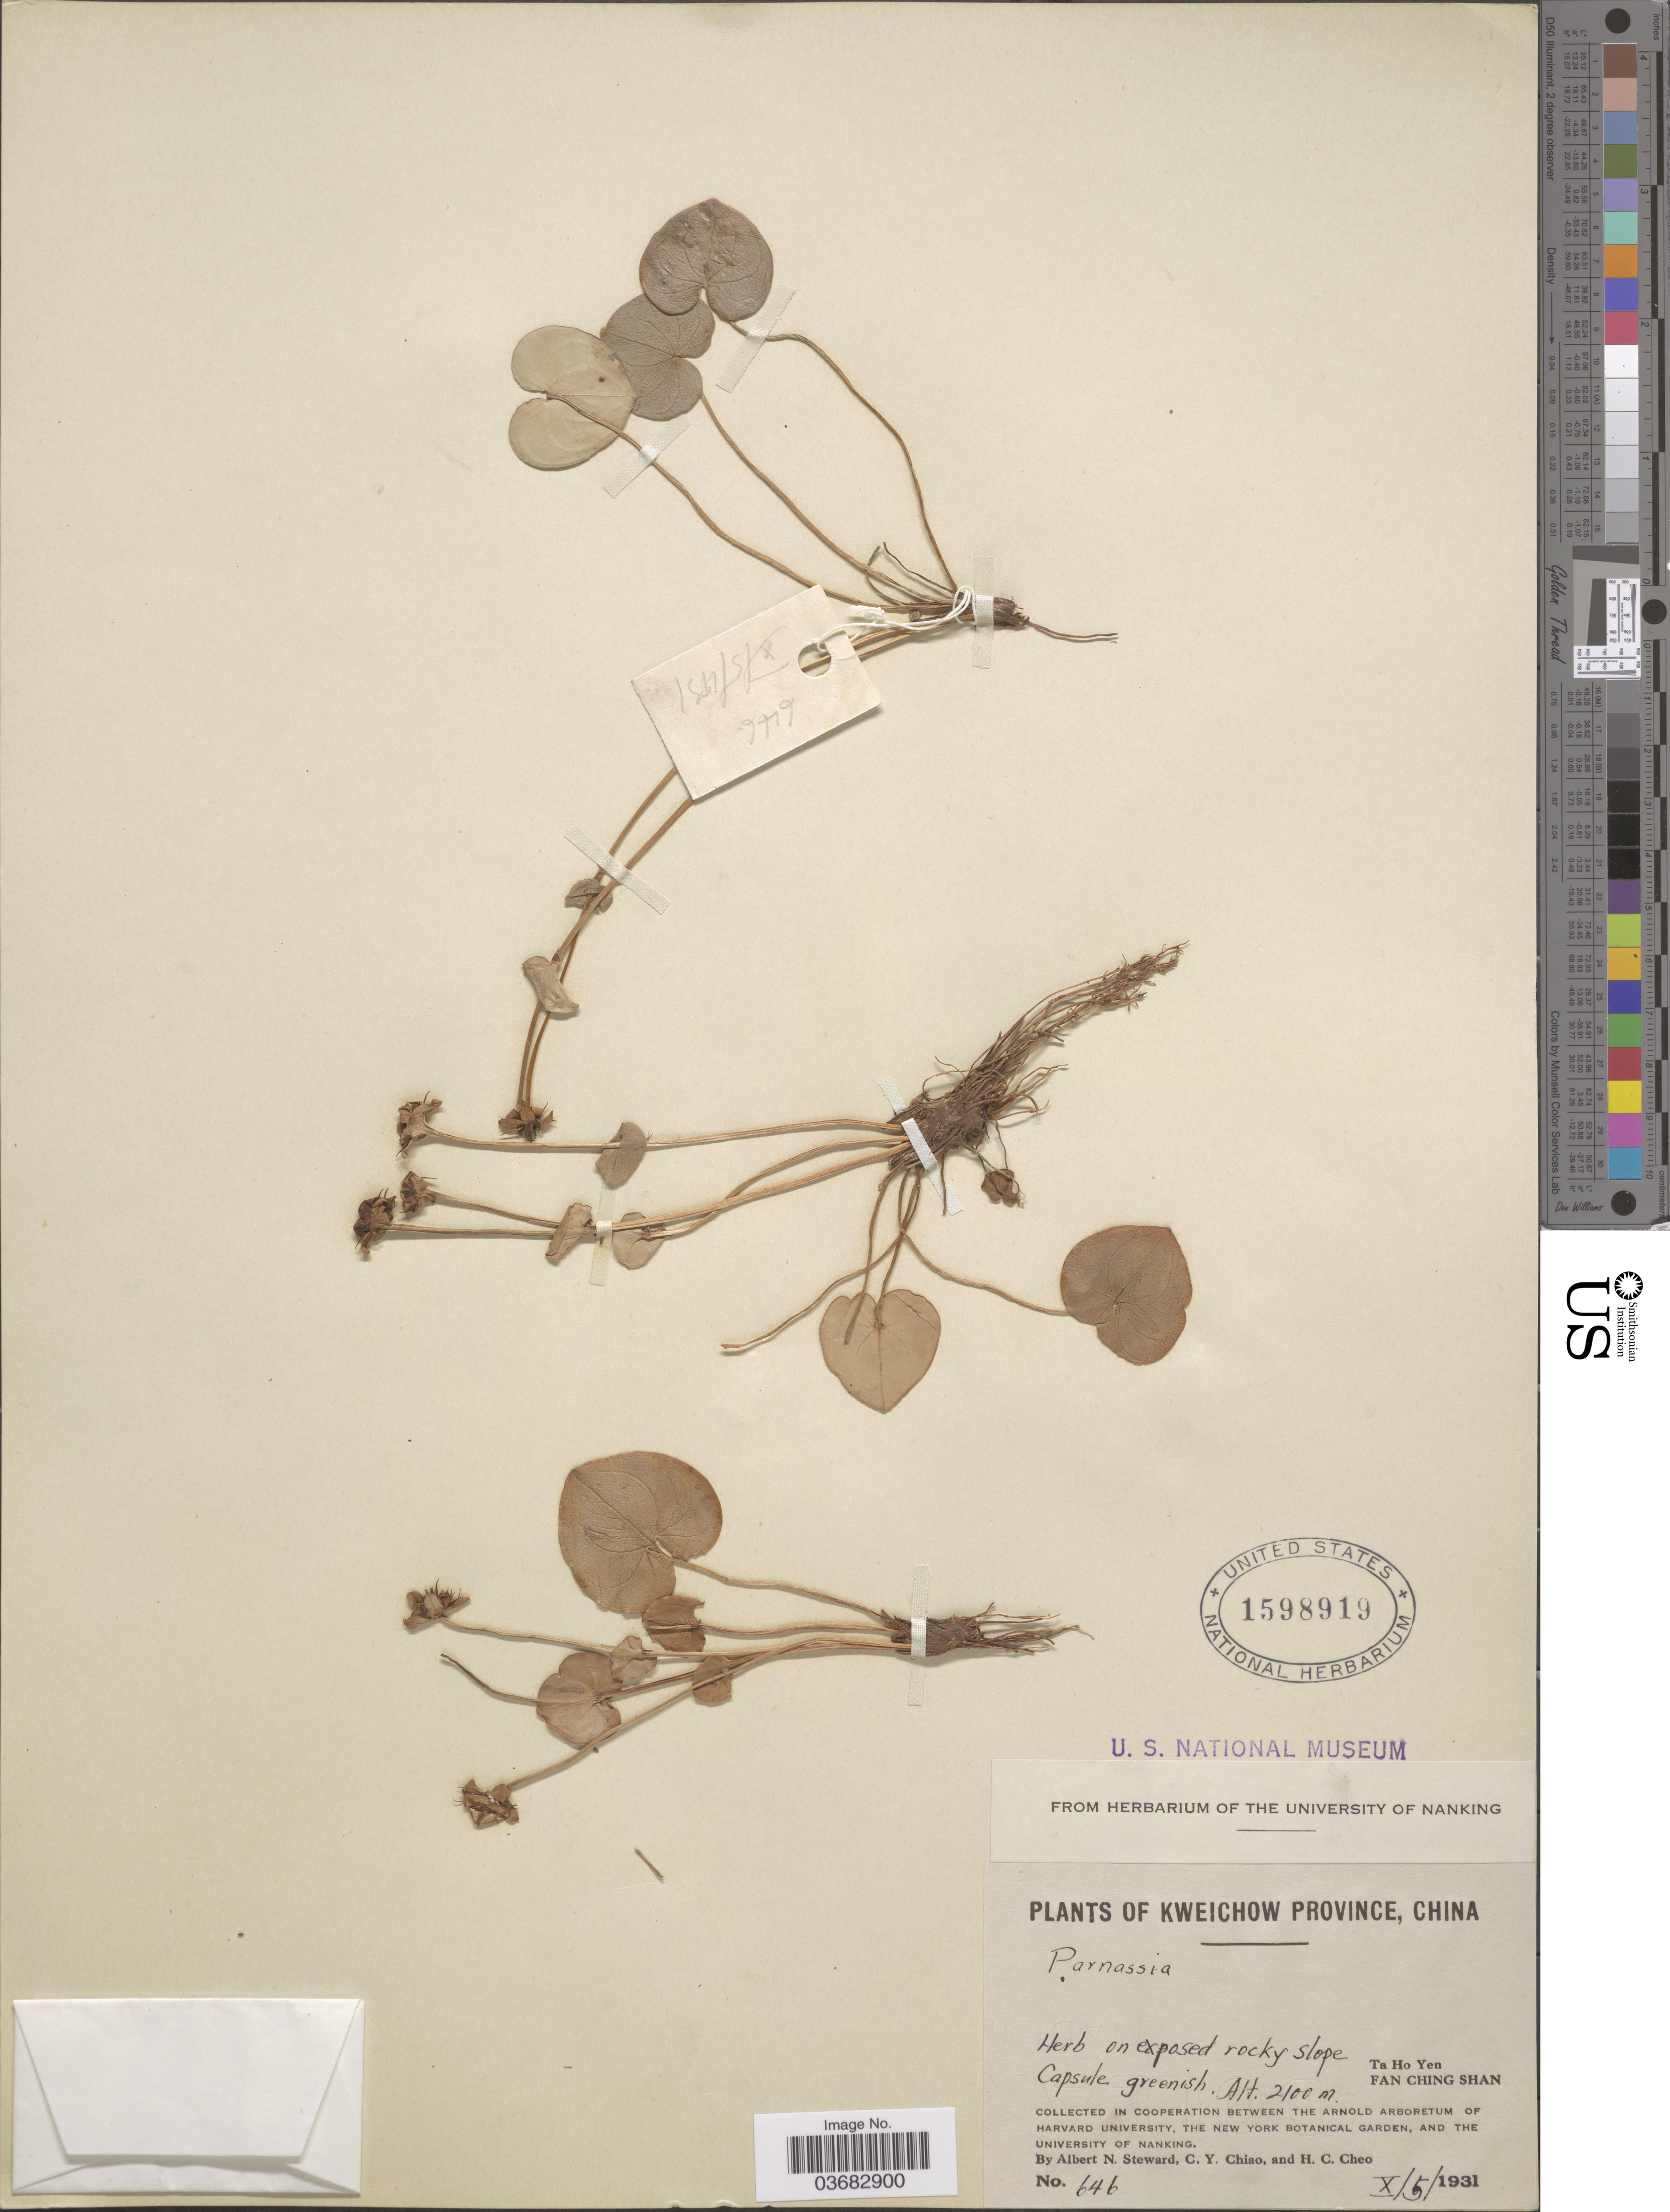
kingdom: Plantae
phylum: Tracheophyta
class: Magnoliopsida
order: Celastrales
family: Parnassiaceae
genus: Parnassia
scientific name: Parnassia sp.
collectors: A. N. Steward, C. Y. Chiao & H. Cheo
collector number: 646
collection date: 1931-10-05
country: China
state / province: Guizhou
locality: Kweichow Province. On exposed rocky slope Ta Ho Yen. Fan Ching Shan.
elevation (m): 2100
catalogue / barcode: US 1598919